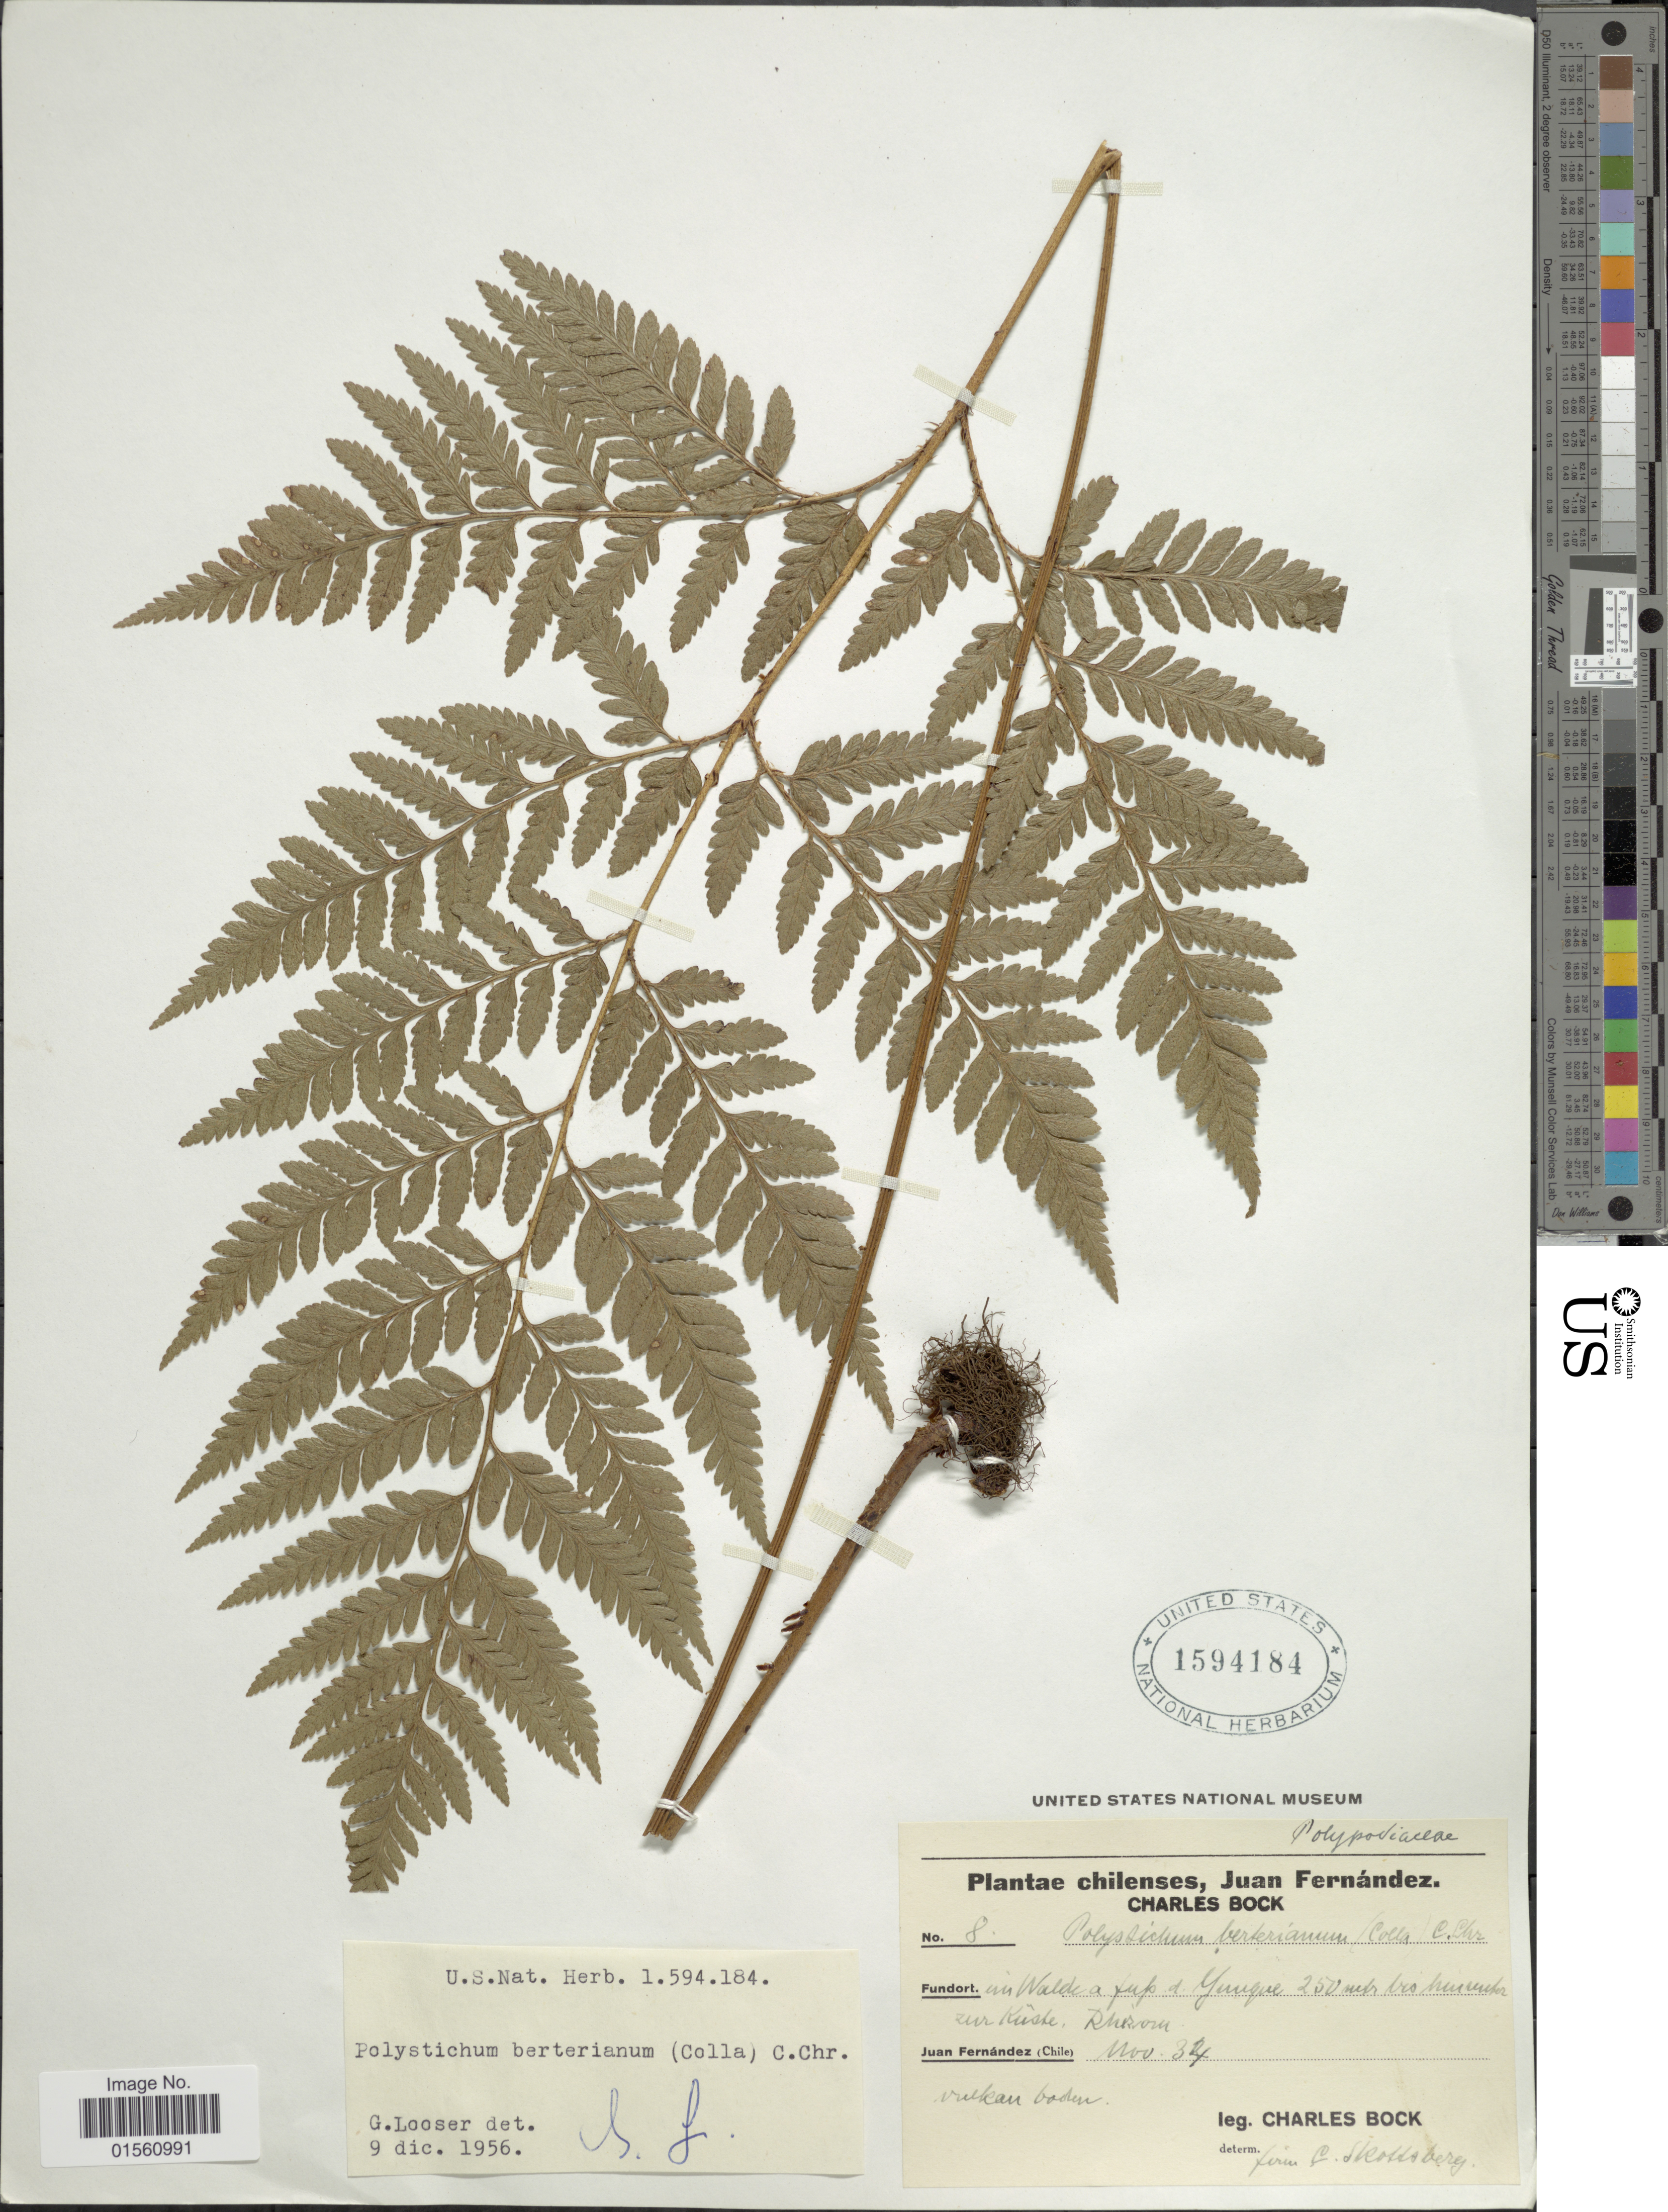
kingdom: Plantae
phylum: Tracheophyta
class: Polypodiopsida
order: Polypodiales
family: Dryopteridaceae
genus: Rumohra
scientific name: Rumohra berteroana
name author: (Colla) J.J. Rodr.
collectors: C. Bock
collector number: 8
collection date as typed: Transcribed d/m/y: /11/34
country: Chile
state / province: Valparaíso (V)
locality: Juan Fernandez (Chile), im wald a fusse a Yunque 250 mtr bis hurrecher zur Kuste, Rhizom [interpreted]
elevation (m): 250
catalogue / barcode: US 1594184